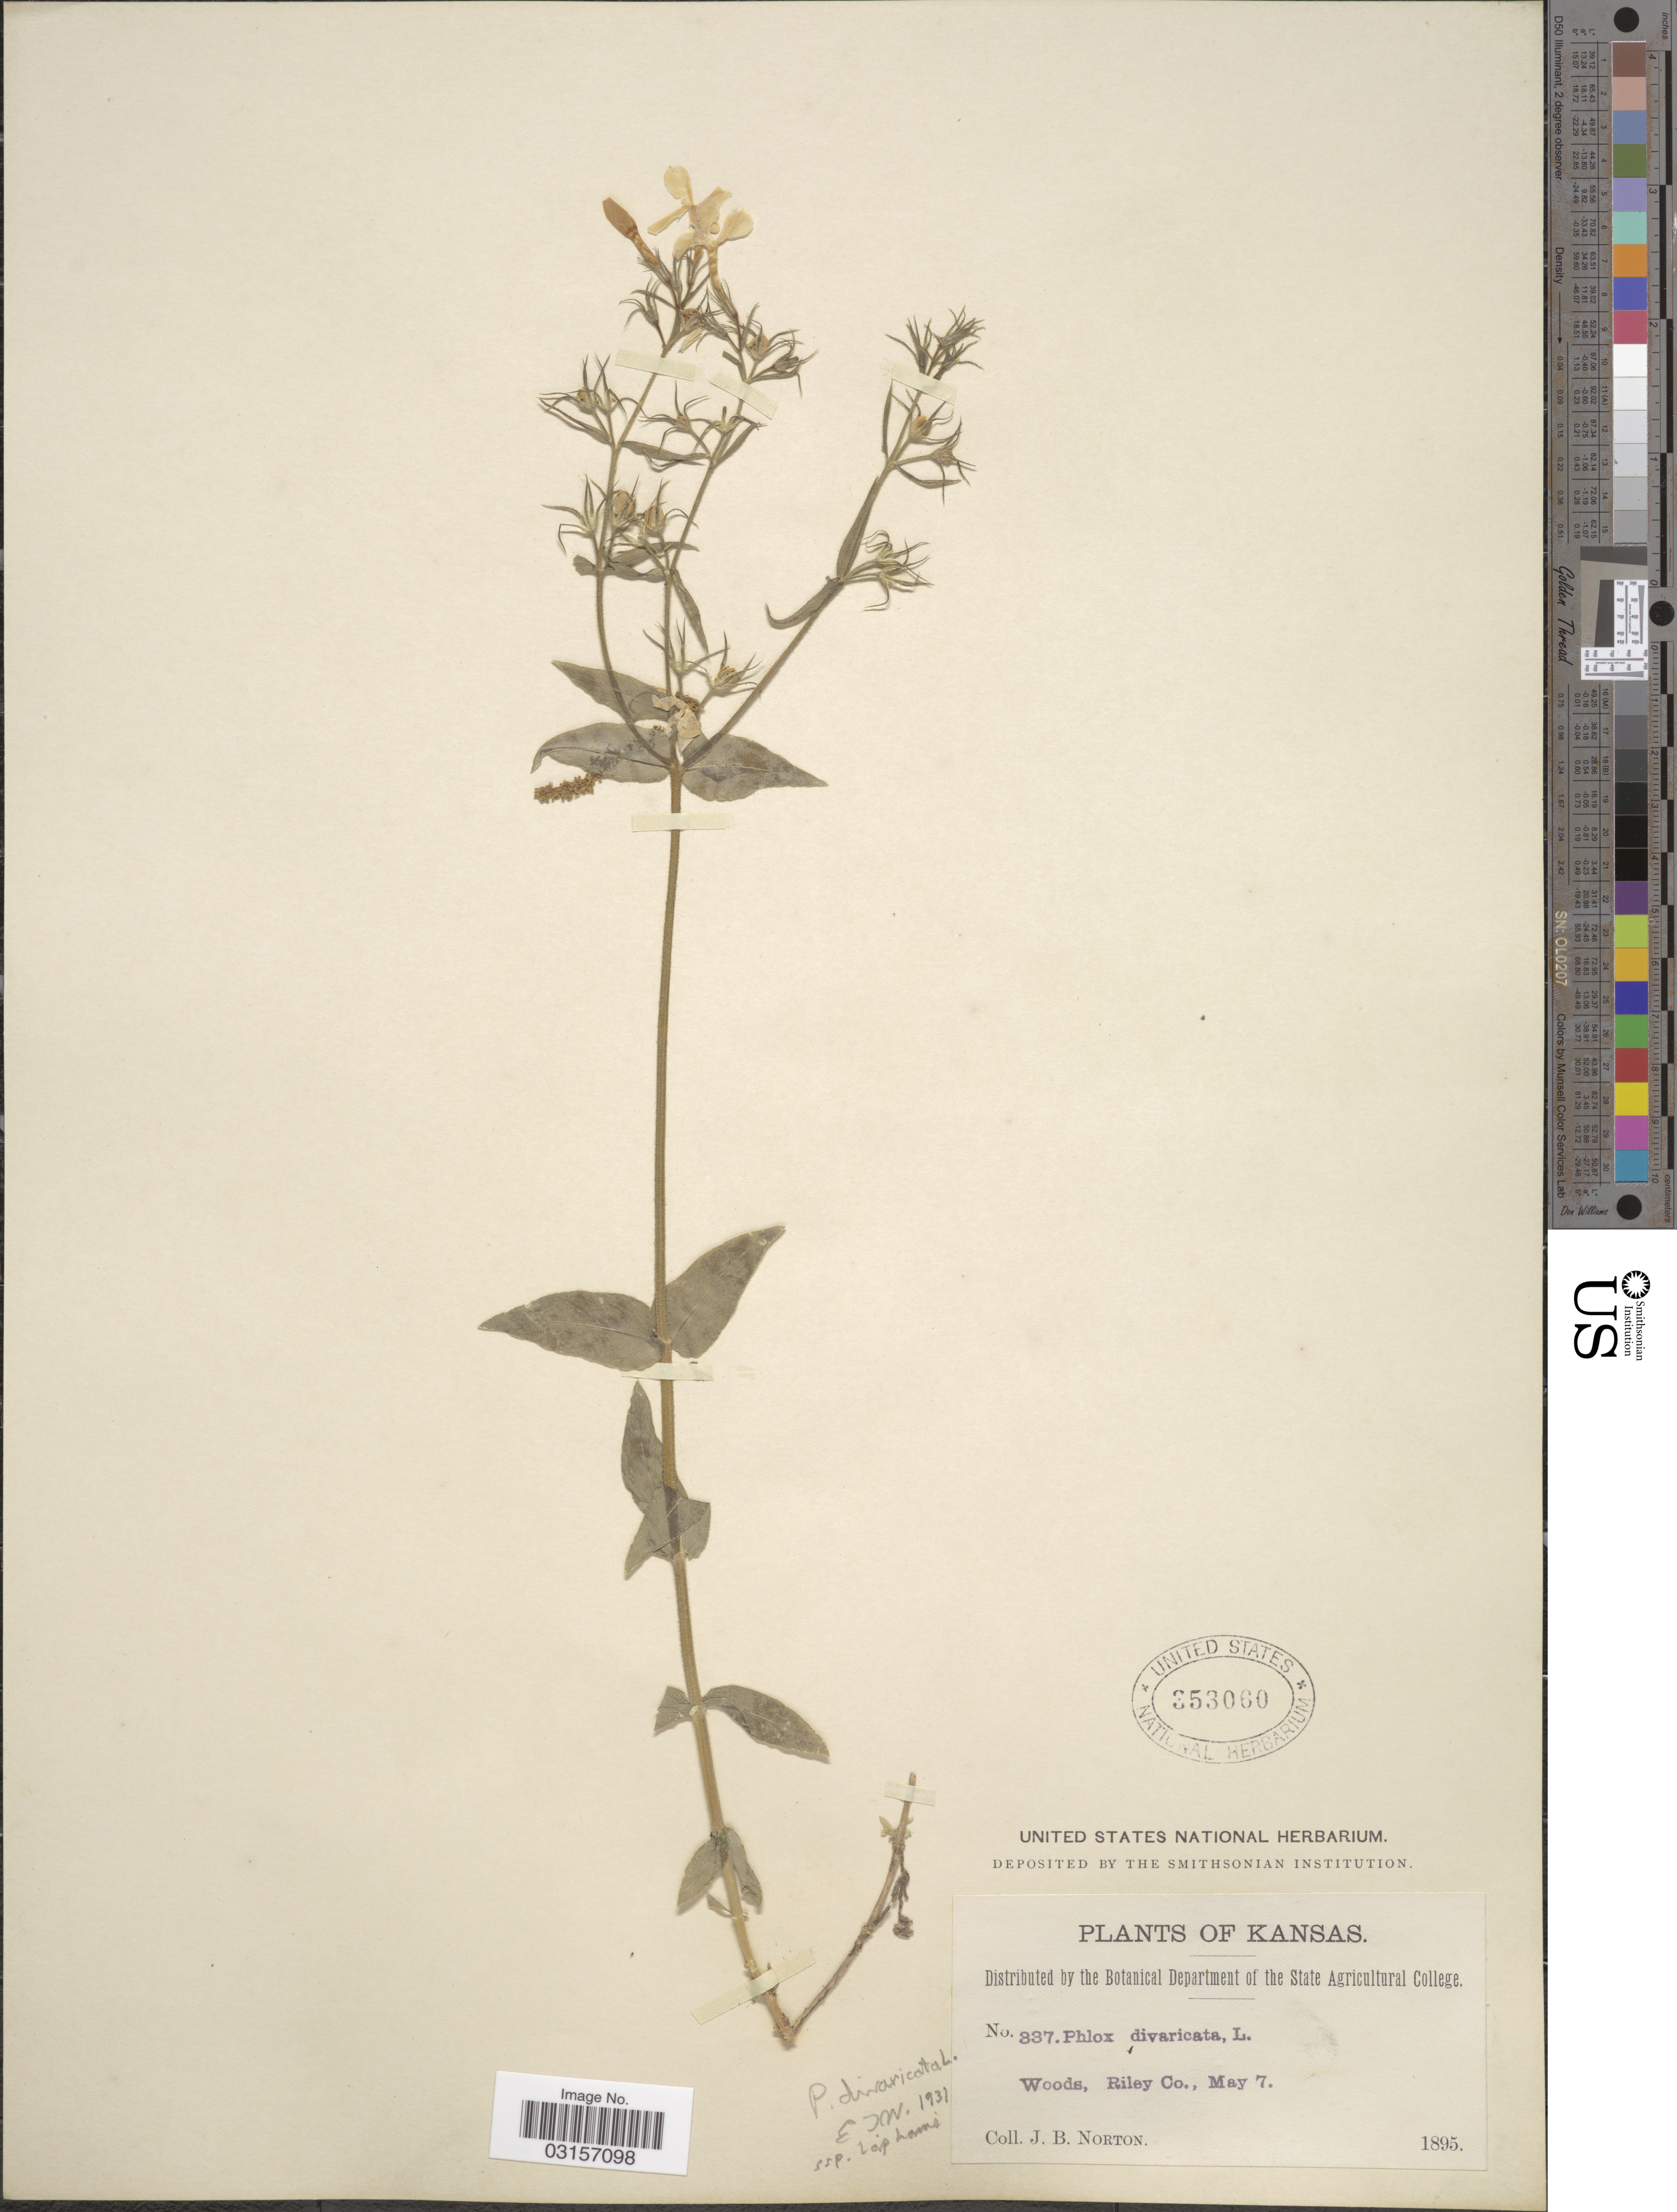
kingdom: Plantae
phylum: Tracheophyta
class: Magnoliopsida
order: Ericales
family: Polemoniaceae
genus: Phlox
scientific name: Phlox divaricata subsp. laphamii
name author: (Alph. Wood) Wherry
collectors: J. B. Norton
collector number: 337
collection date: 1895-05-07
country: United States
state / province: Kansas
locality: Woods, Riley Co.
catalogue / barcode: US 353060